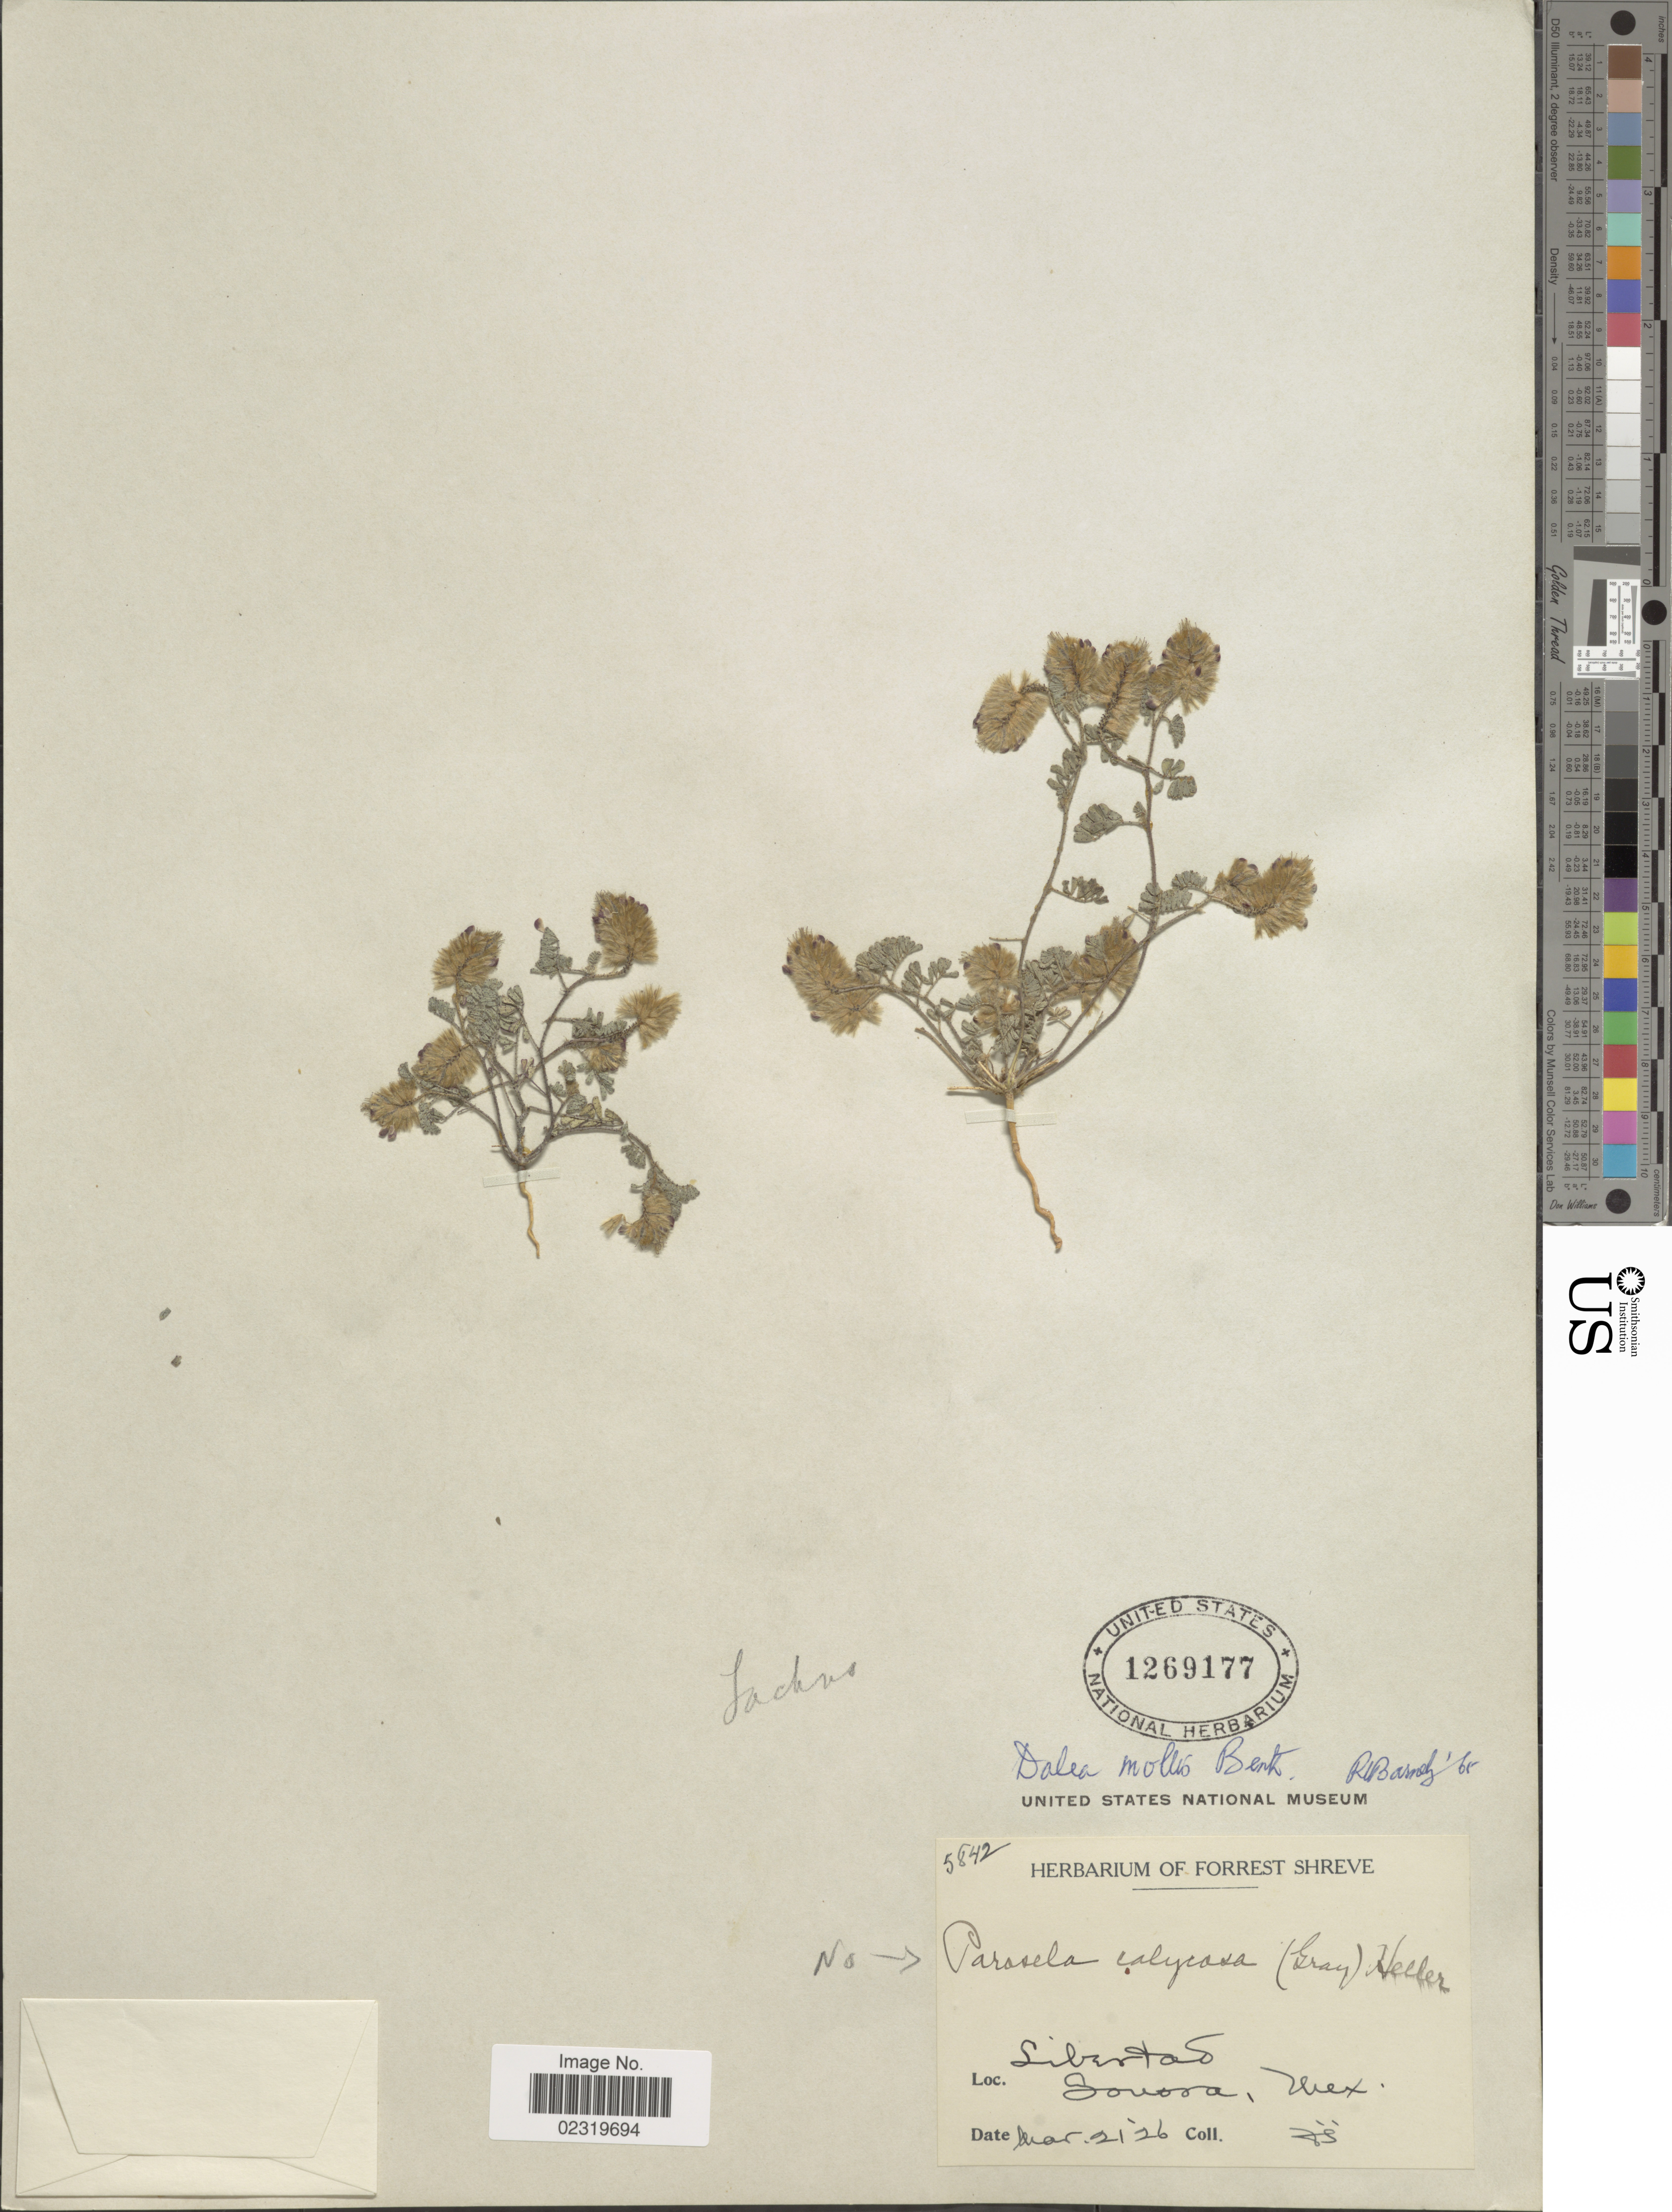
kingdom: Plantae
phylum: Tracheophyta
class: Magnoliopsida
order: Fabales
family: Fabaceae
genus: Dalea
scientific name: Dalea mollis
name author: Benth.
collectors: F. Shreve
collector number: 5842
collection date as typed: Transcribed d/m/y: 21/3/26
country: Mexico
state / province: Sonora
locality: Libertad, Mex.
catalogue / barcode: US 1269177